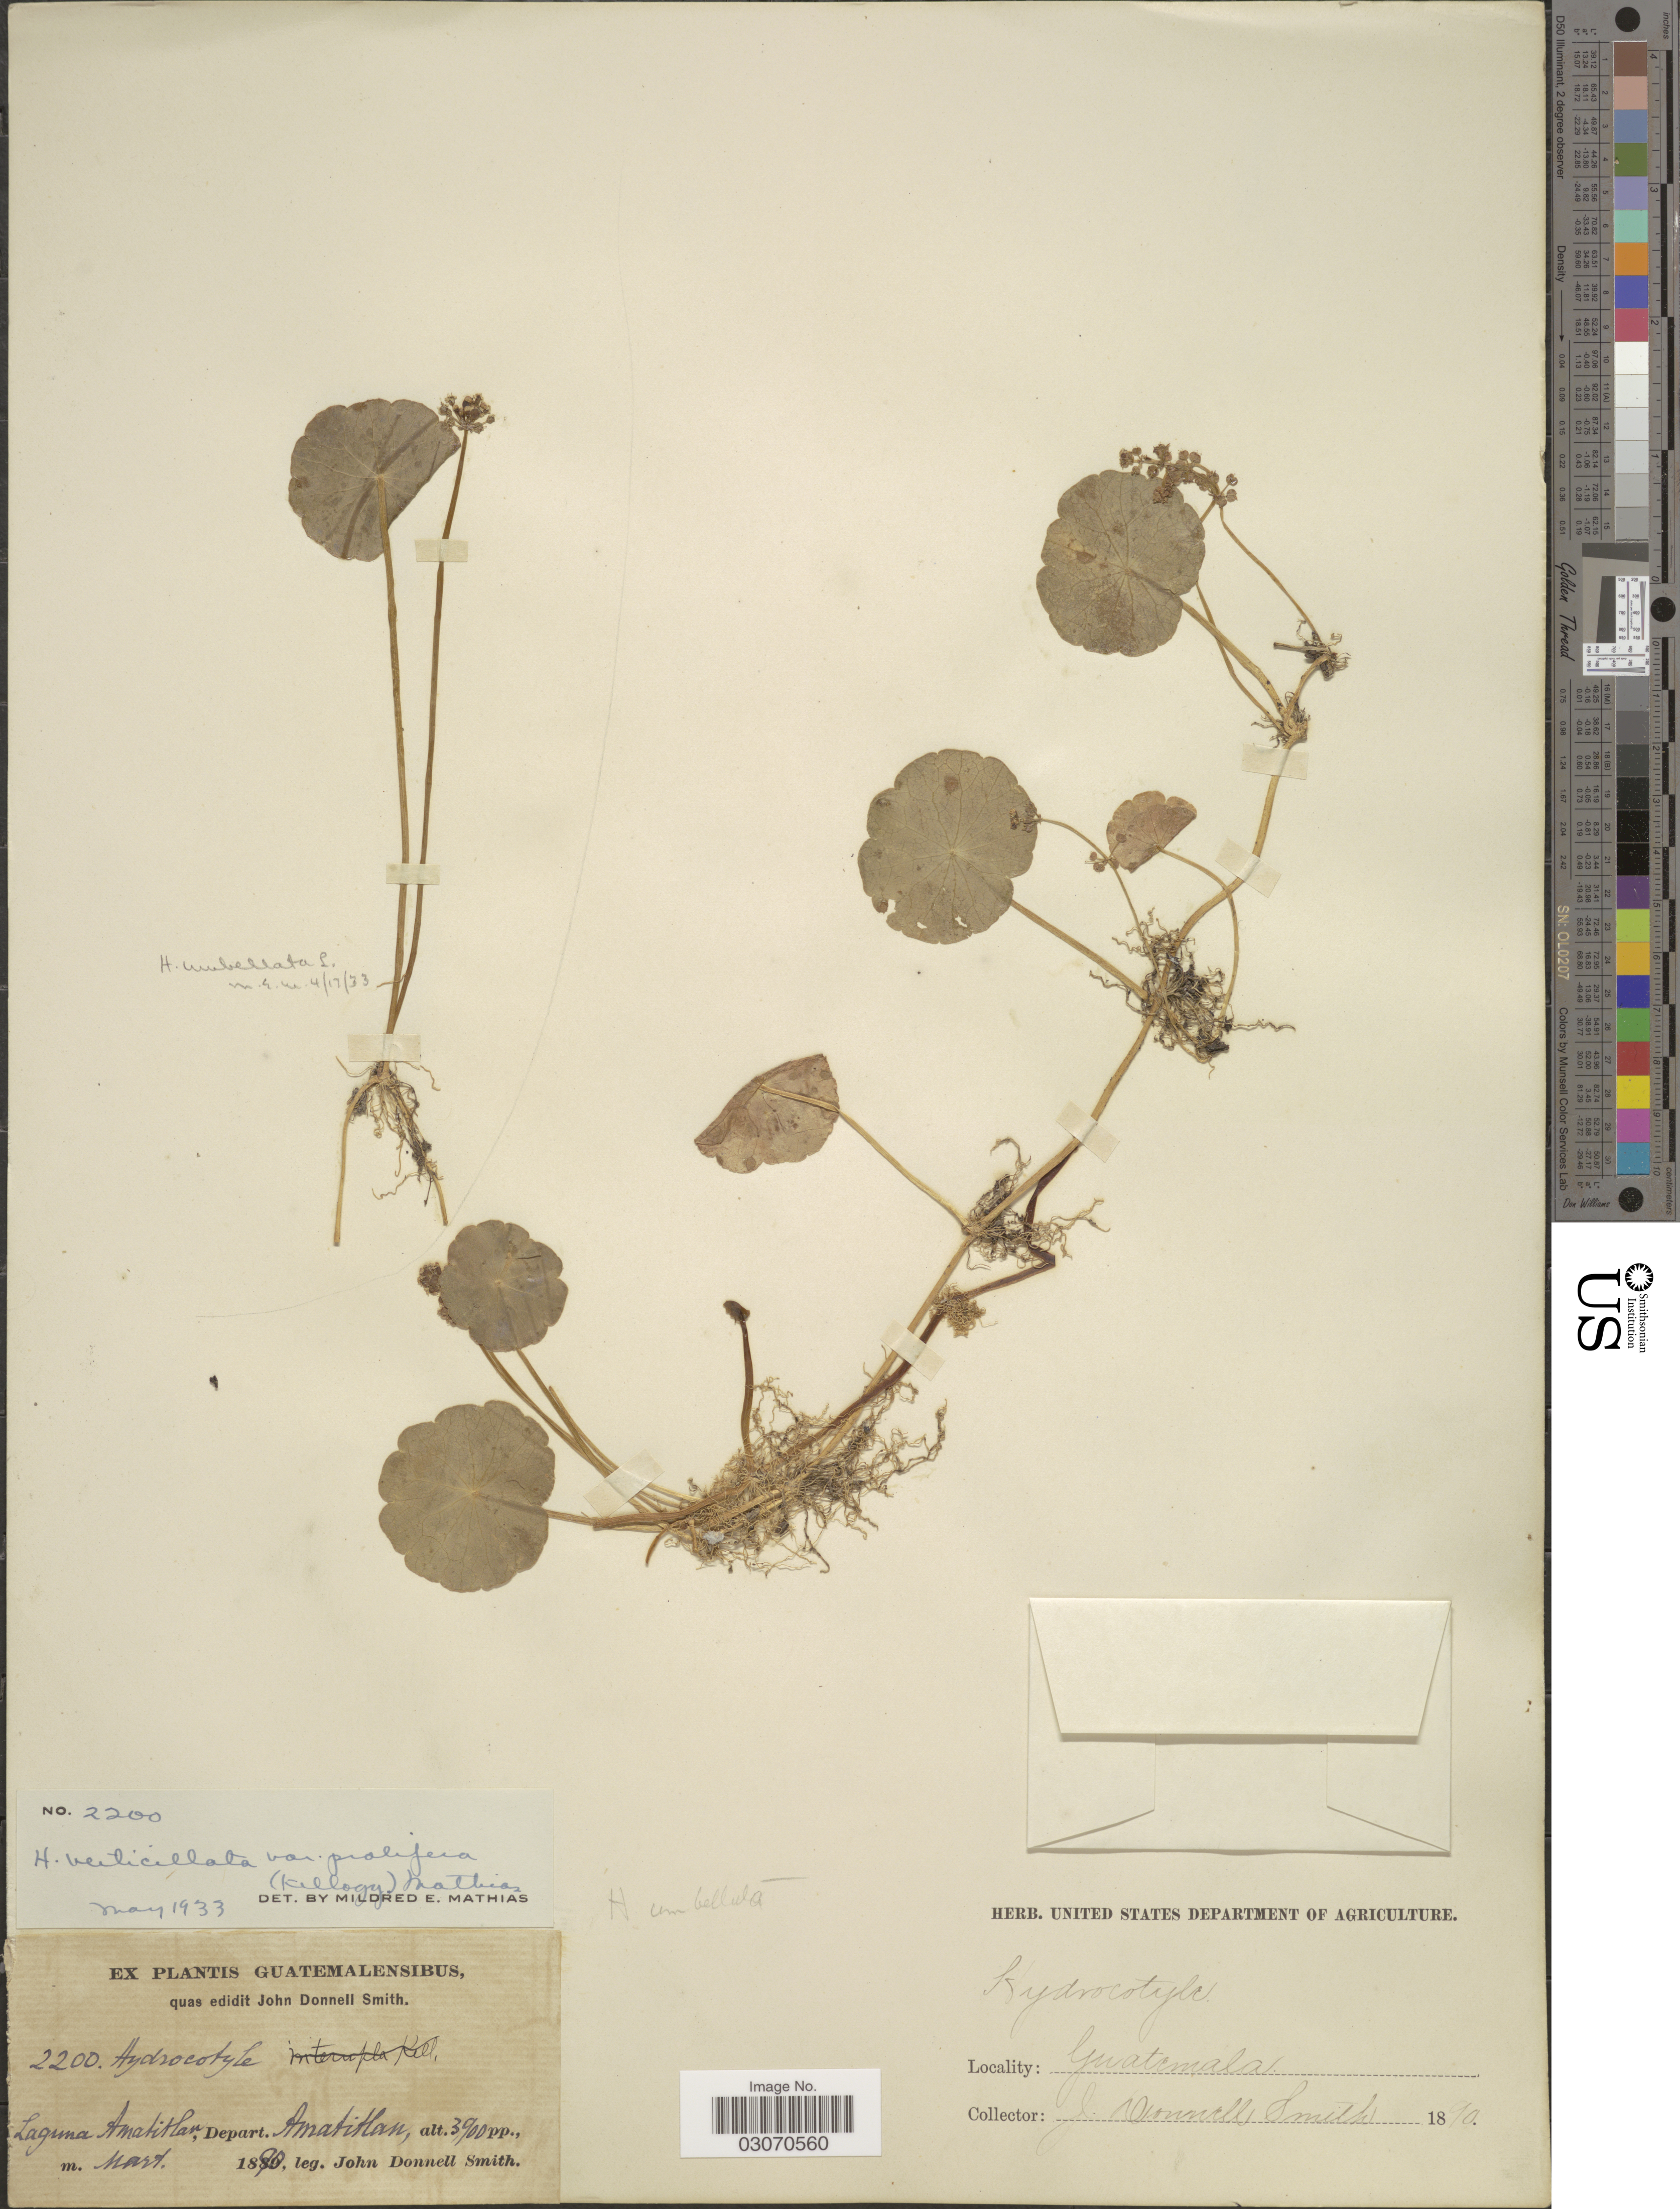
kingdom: Plantae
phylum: Tracheophyta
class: Magnoliopsida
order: Apiales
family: Araliaceae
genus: Hydrocotyle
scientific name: Hydrocotyle verticillata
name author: Thunb.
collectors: J. Donnell Smith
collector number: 2200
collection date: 1890-03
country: Guatemala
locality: Laguna Amatitlan, Depart. Amatitlan.